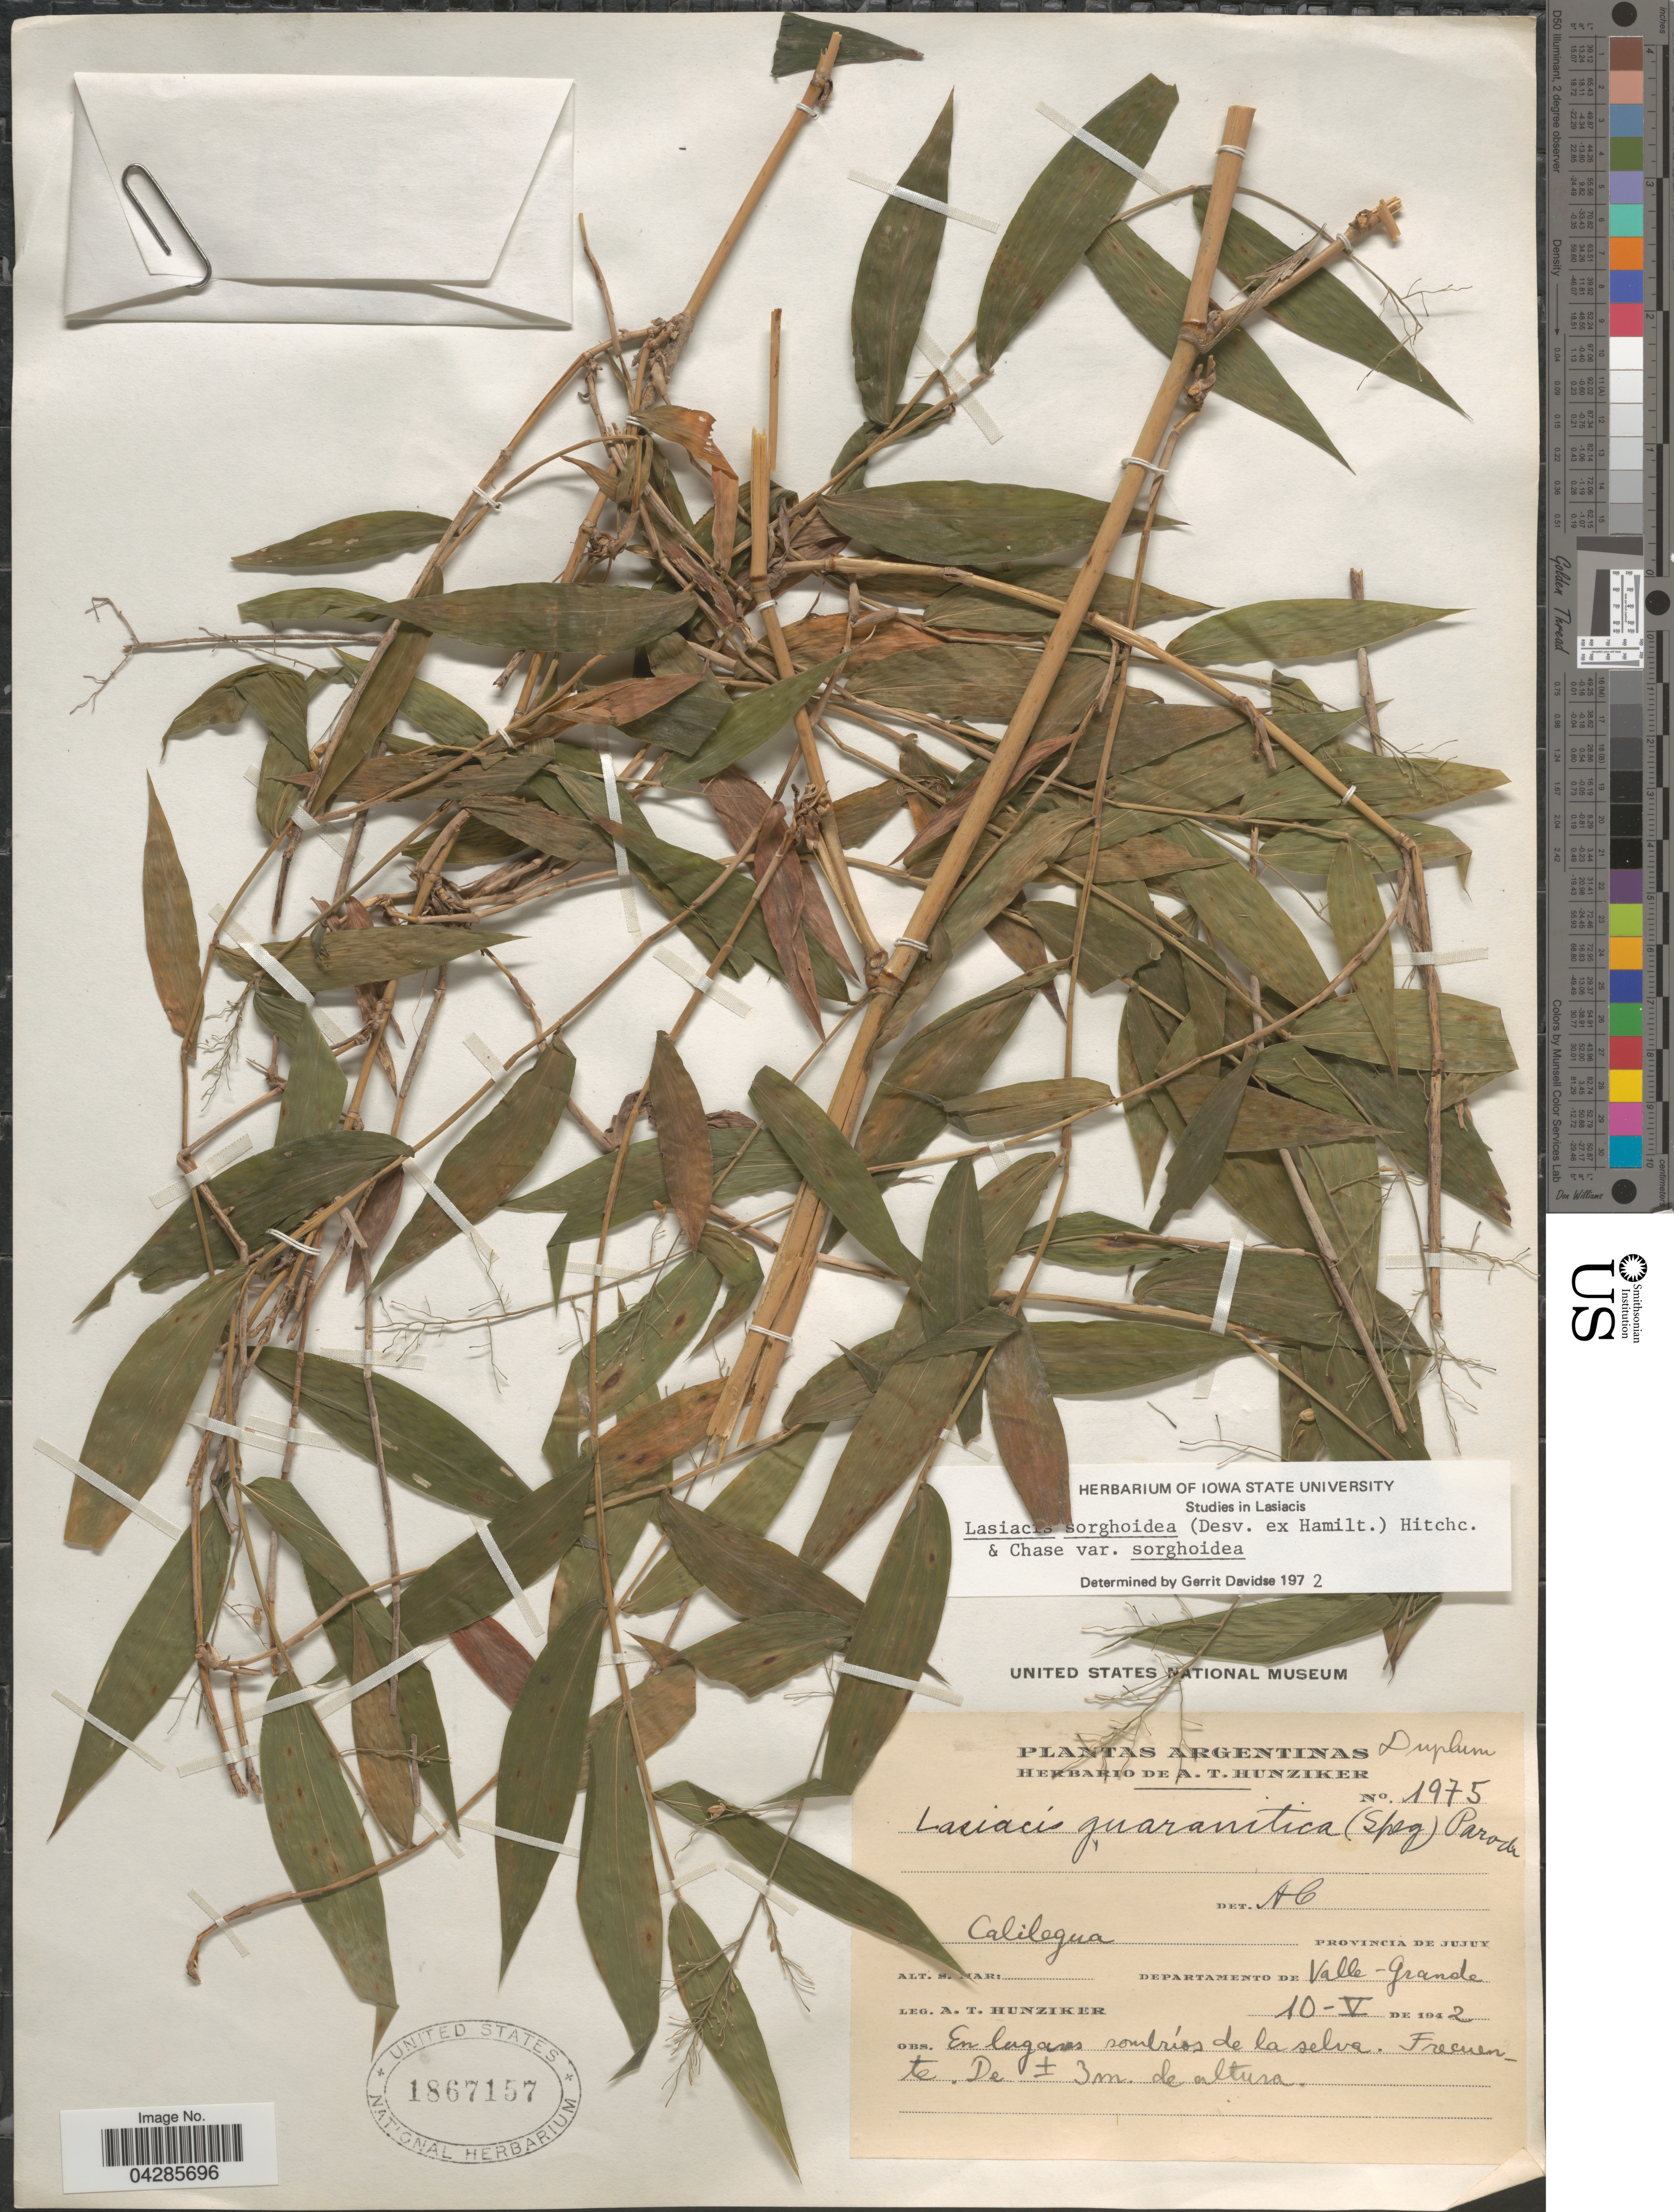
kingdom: Plantae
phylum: Tracheophyta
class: Liliopsida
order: Poales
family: Poaceae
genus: Lasiacis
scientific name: Lasiacis sorghoidea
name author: (Desv. ex Ham.) Hitchc. & Chase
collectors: A. T. Hunziker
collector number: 1975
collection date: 1942-05-10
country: Argentina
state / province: Jujuy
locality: Calilegua. Departamento de Valle-Grande.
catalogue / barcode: US 1867157